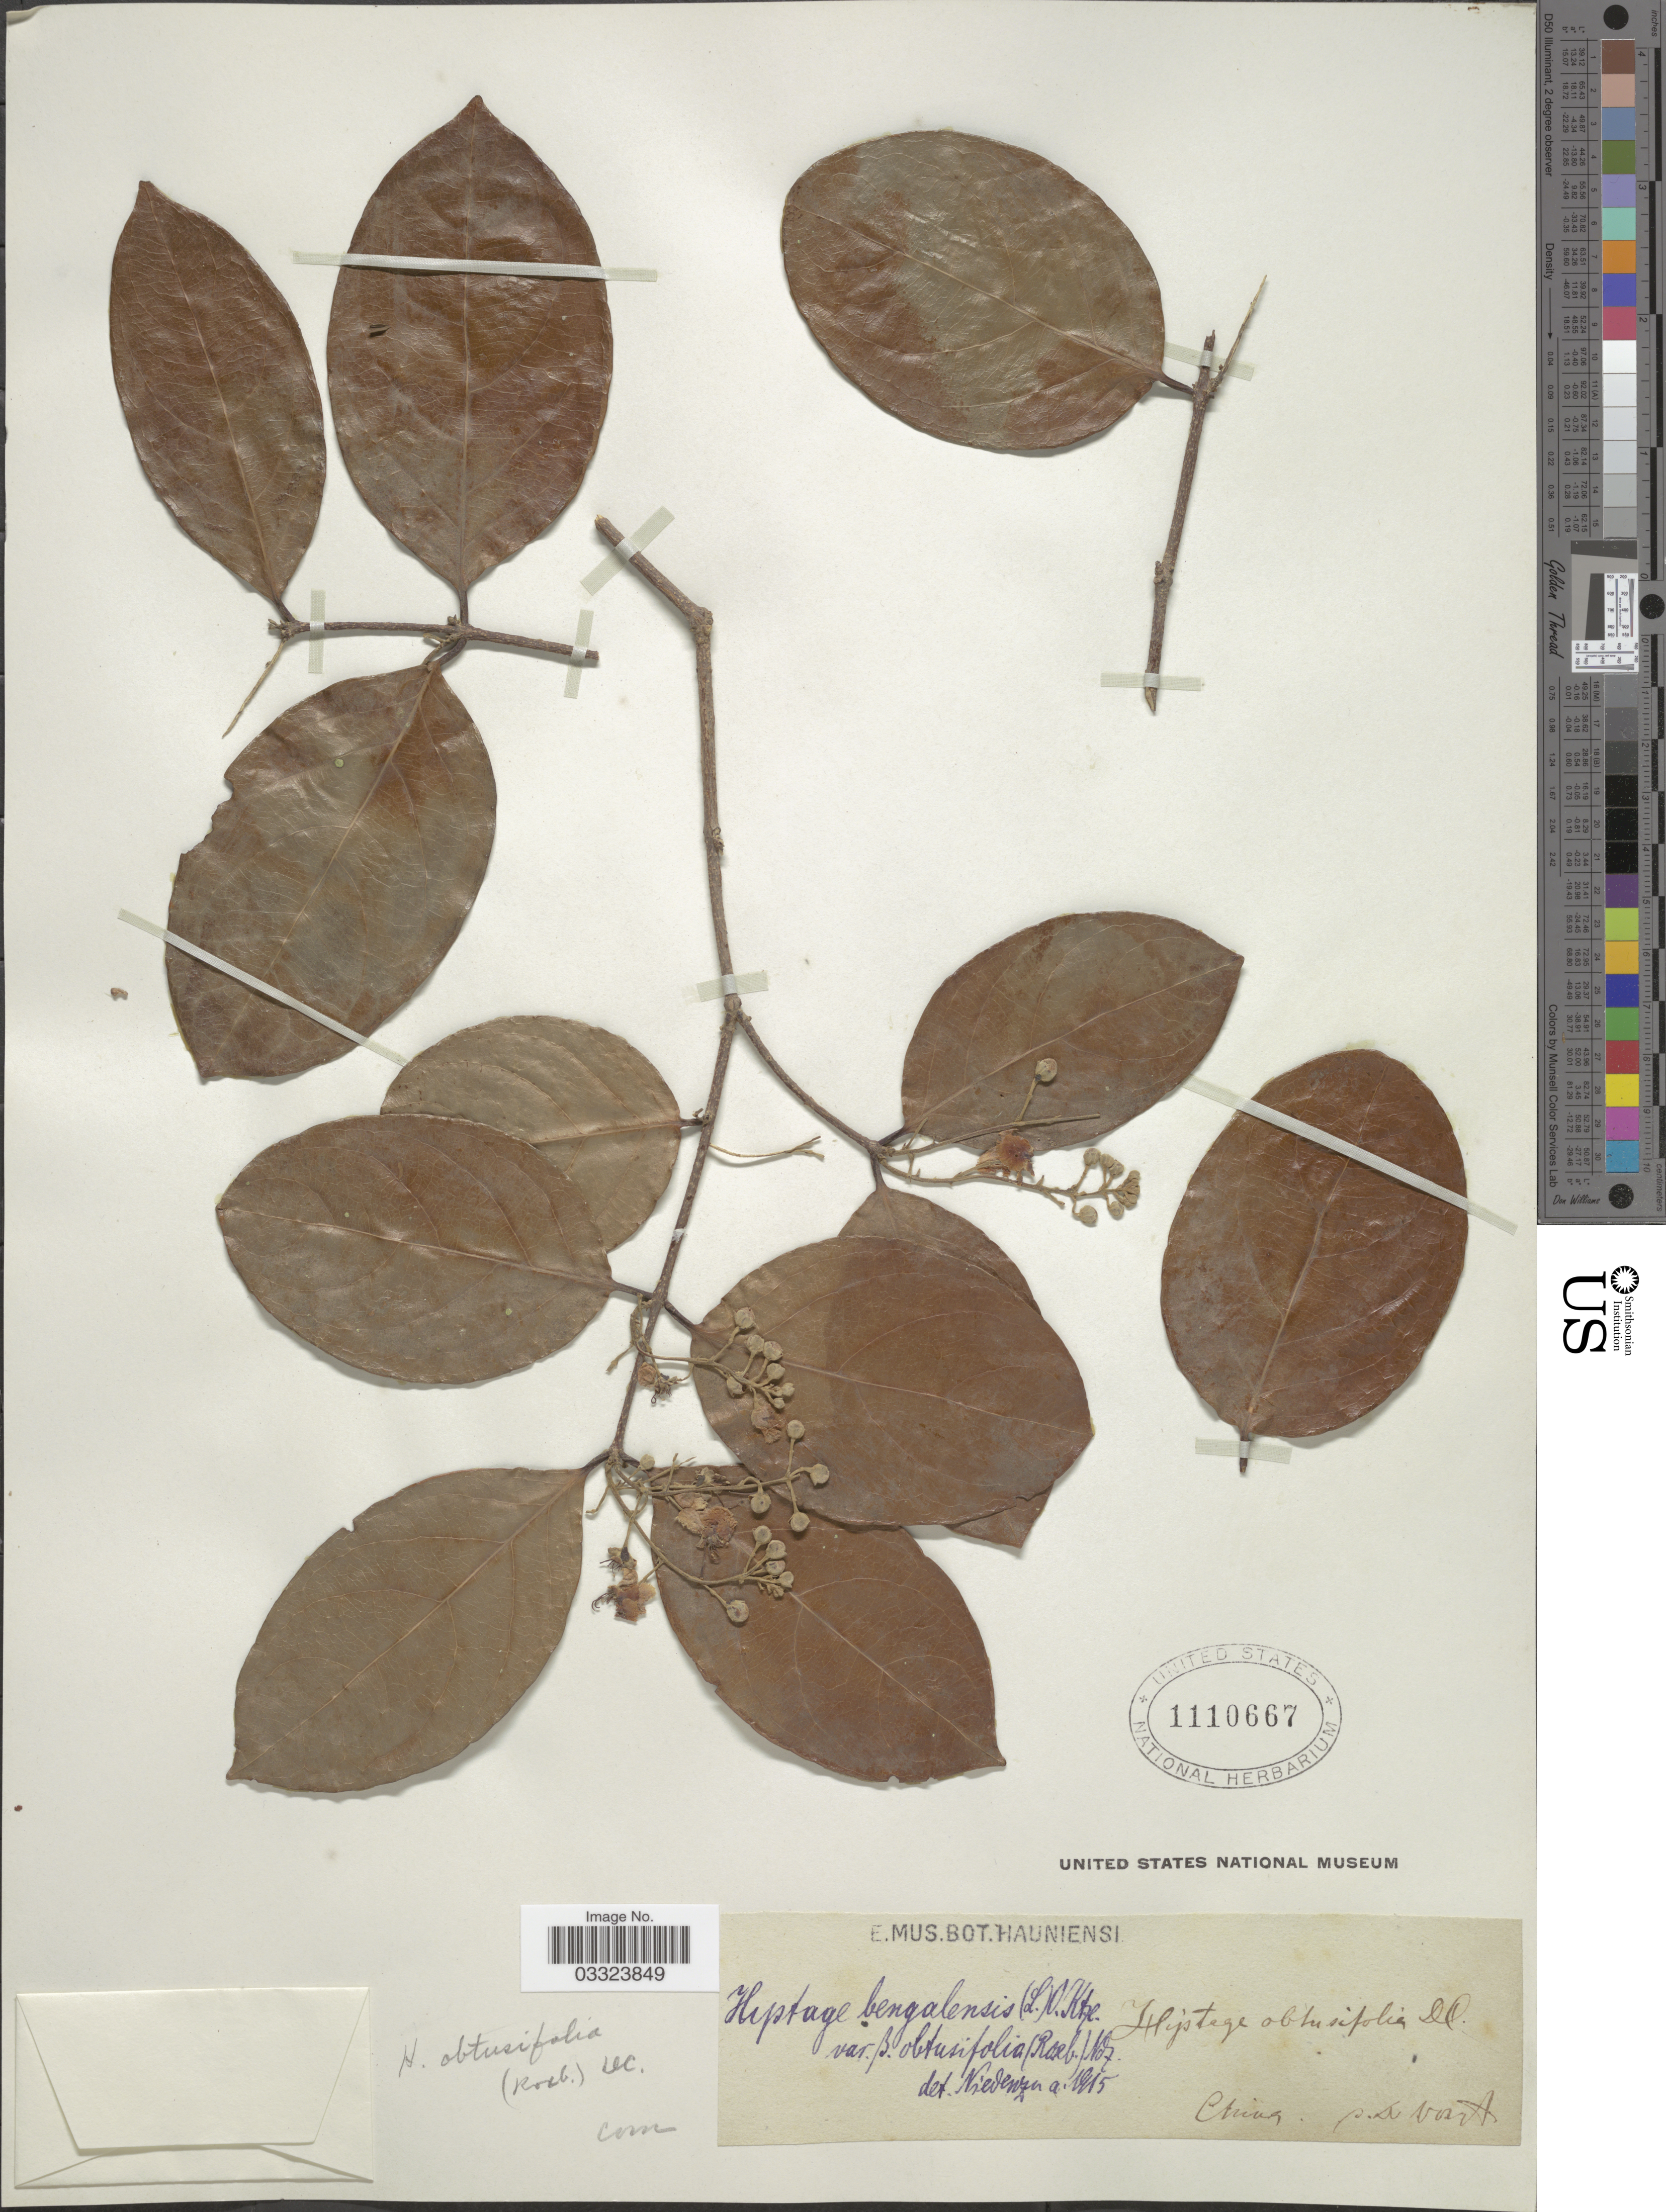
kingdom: Plantae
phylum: Tracheophyta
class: Magnoliopsida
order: Malpighiales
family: Malpighiaceae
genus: Hiptage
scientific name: Hiptage obtusifolia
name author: (Roxb.) DC.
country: China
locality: P.a. voort. [interpreted] [unsure placement]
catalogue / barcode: US 1110667